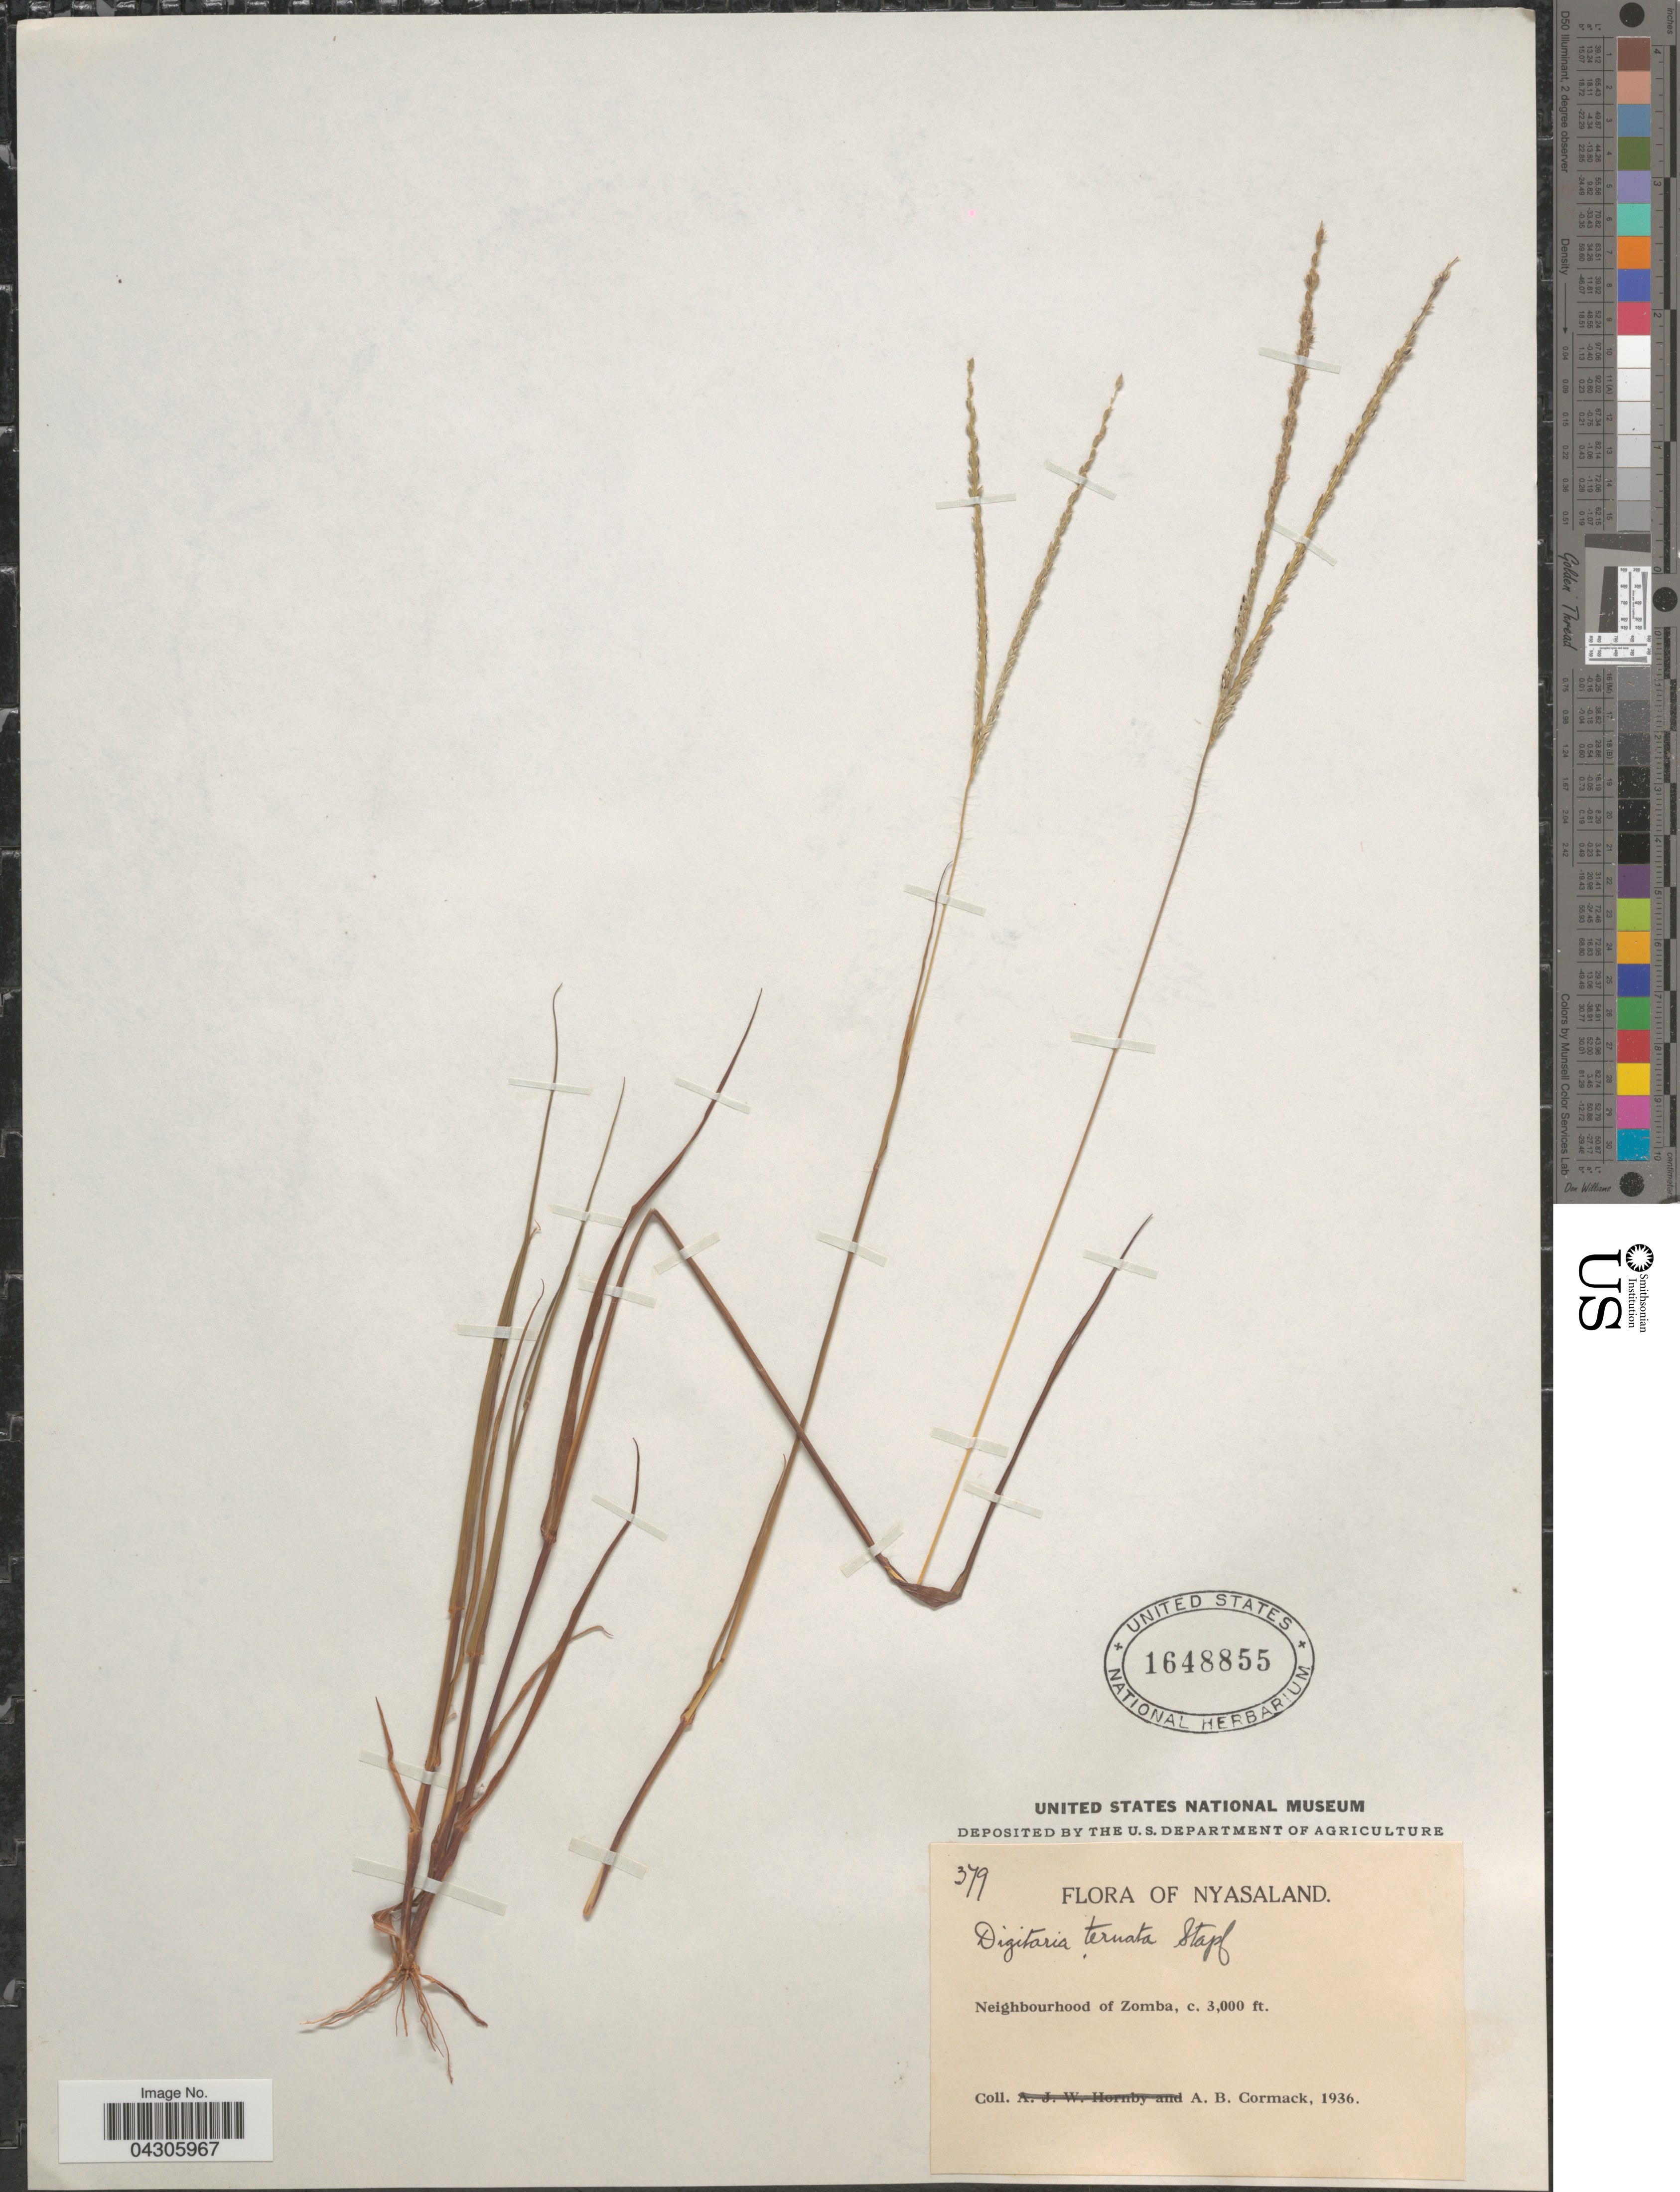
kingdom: Plantae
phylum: Tracheophyta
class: Liliopsida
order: Poales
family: Poaceae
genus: Digitaria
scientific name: Digitaria ternata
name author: (Hochr. ex A. Rich.) Stapf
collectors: A. Cormack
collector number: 379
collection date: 1936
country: Malawi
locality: Nyasaland. Neighbourhood of Zomba.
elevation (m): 914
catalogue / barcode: US 1648855